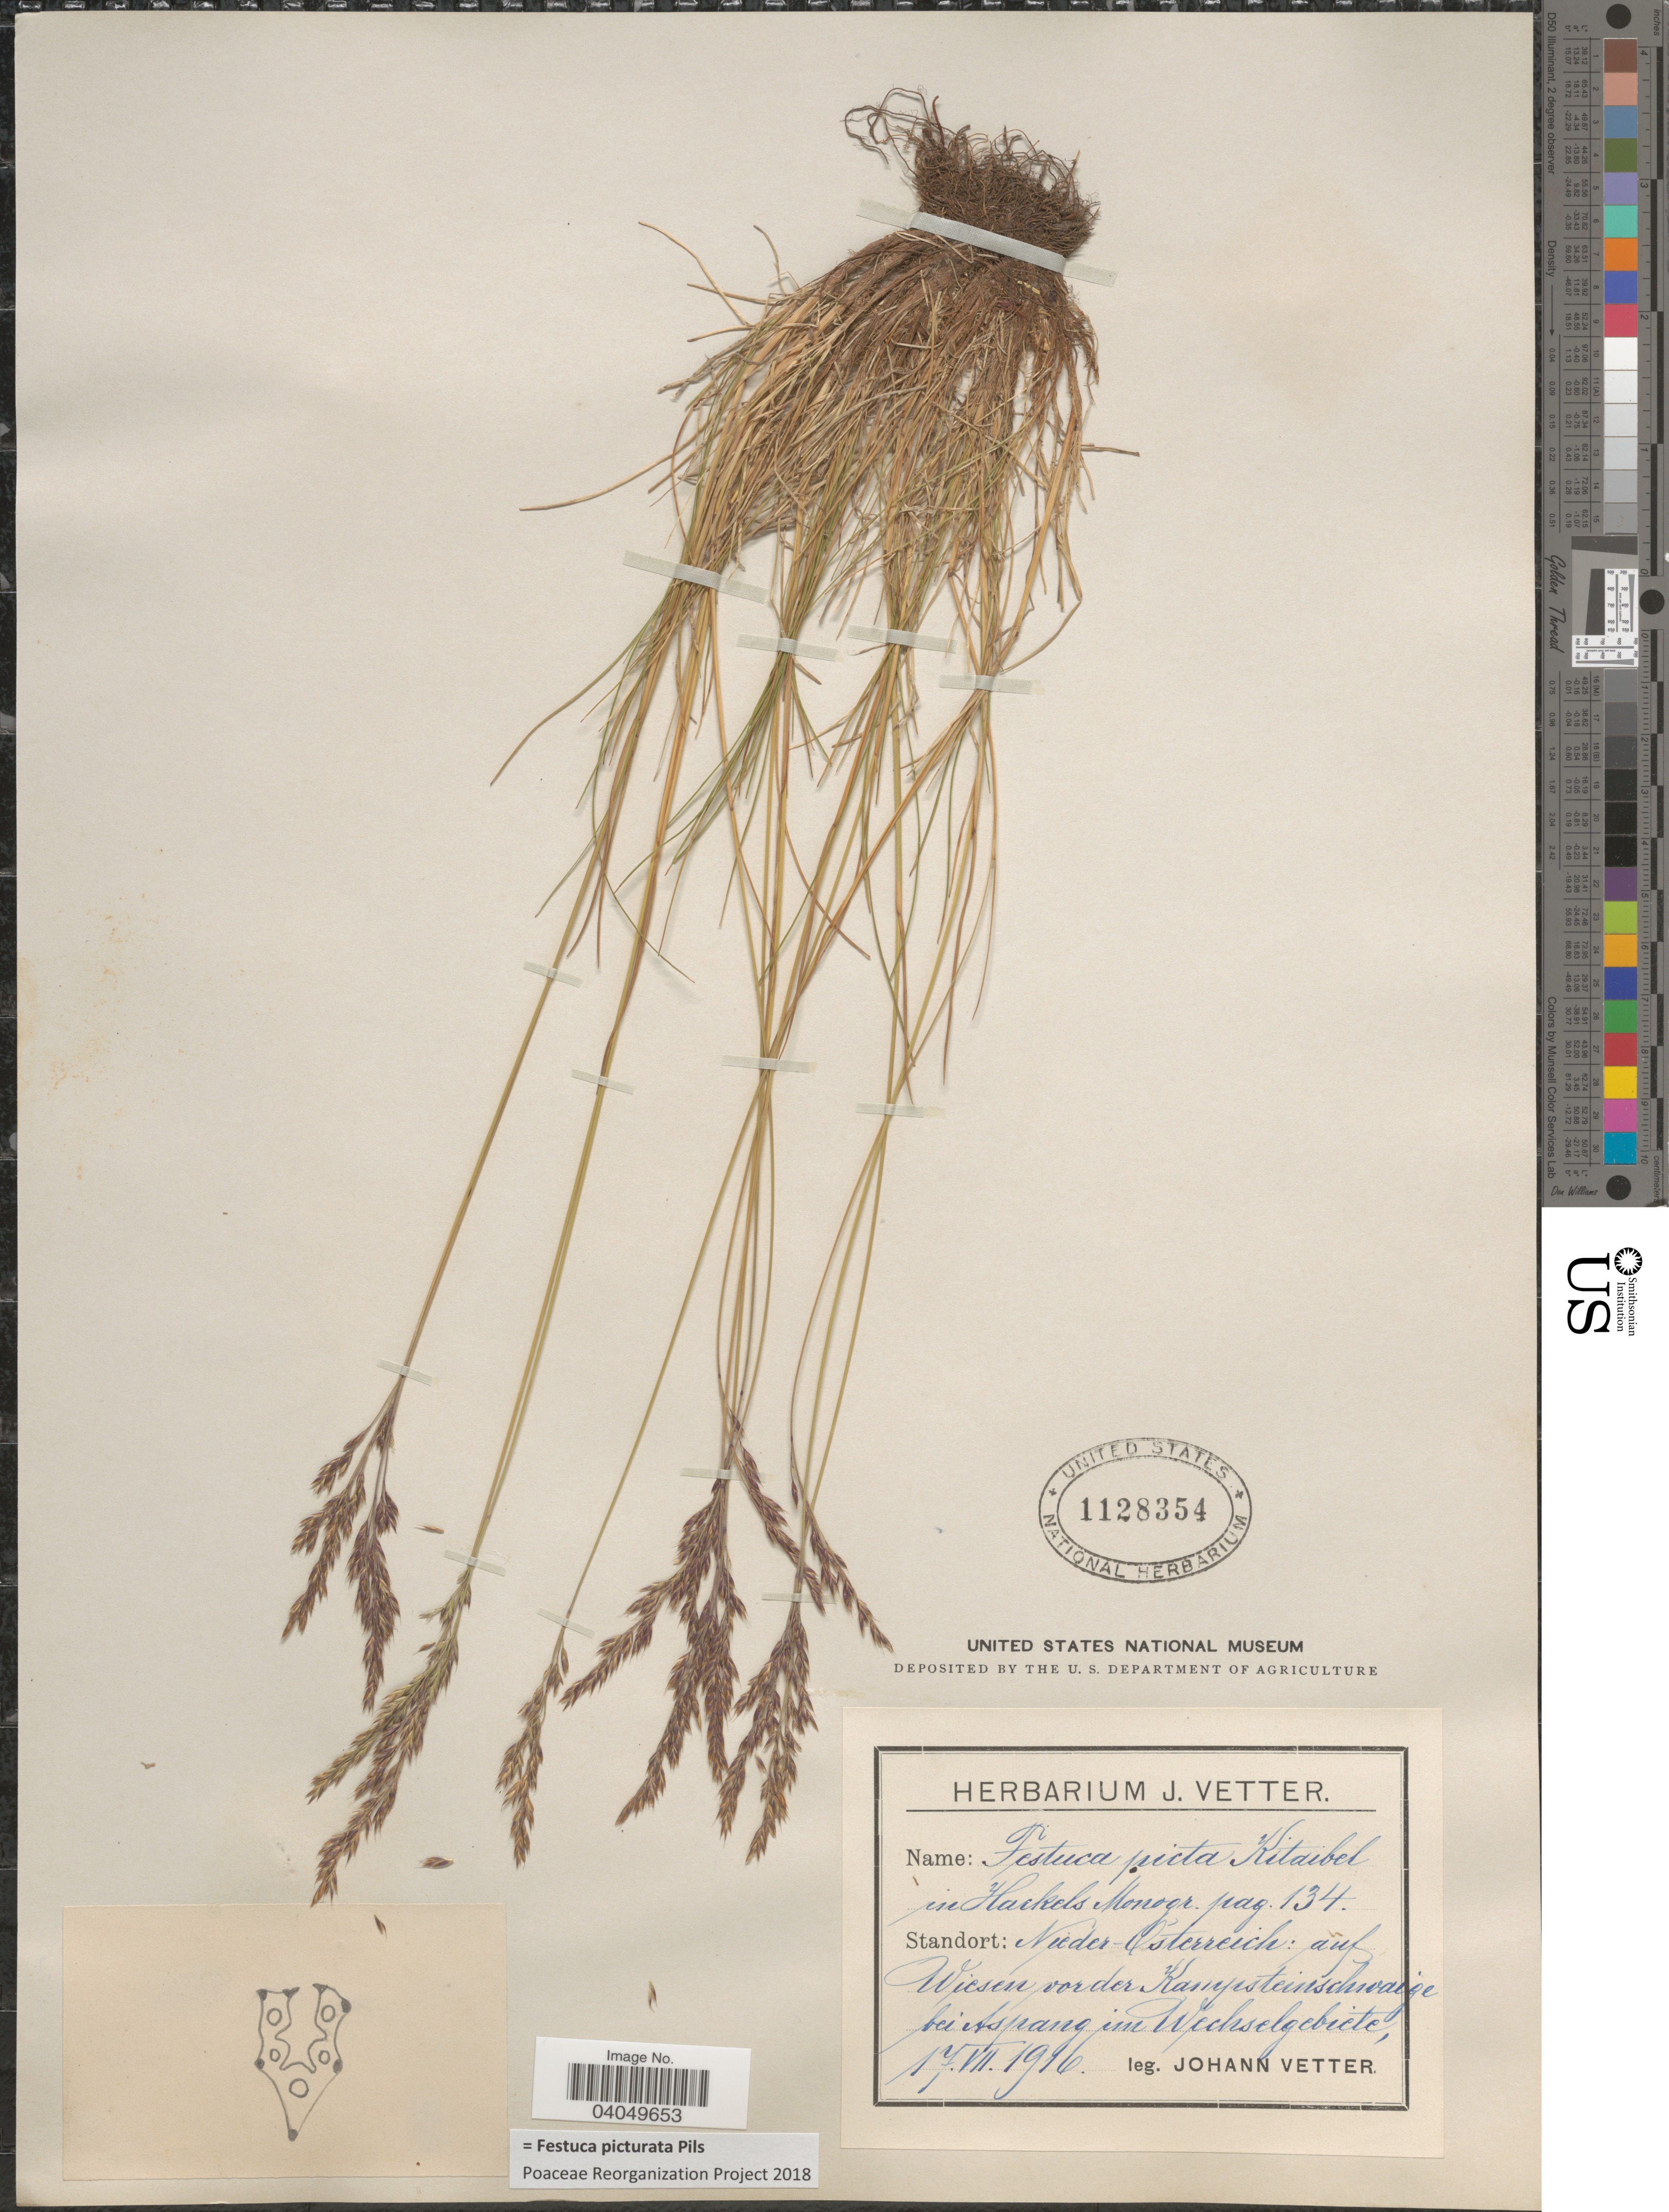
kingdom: Plantae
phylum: Tracheophyta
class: Liliopsida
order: Poales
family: Poaceae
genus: Festuca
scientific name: Festuca picturata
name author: G. Pils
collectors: J. Vetter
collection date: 1916-07-17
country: Austria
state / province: Niederosterreich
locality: Nieder-Osterreich: auf Wiesen vor der Kampsteinschwaige bei Aspang im Wechselgebiete.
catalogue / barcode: US 1128354